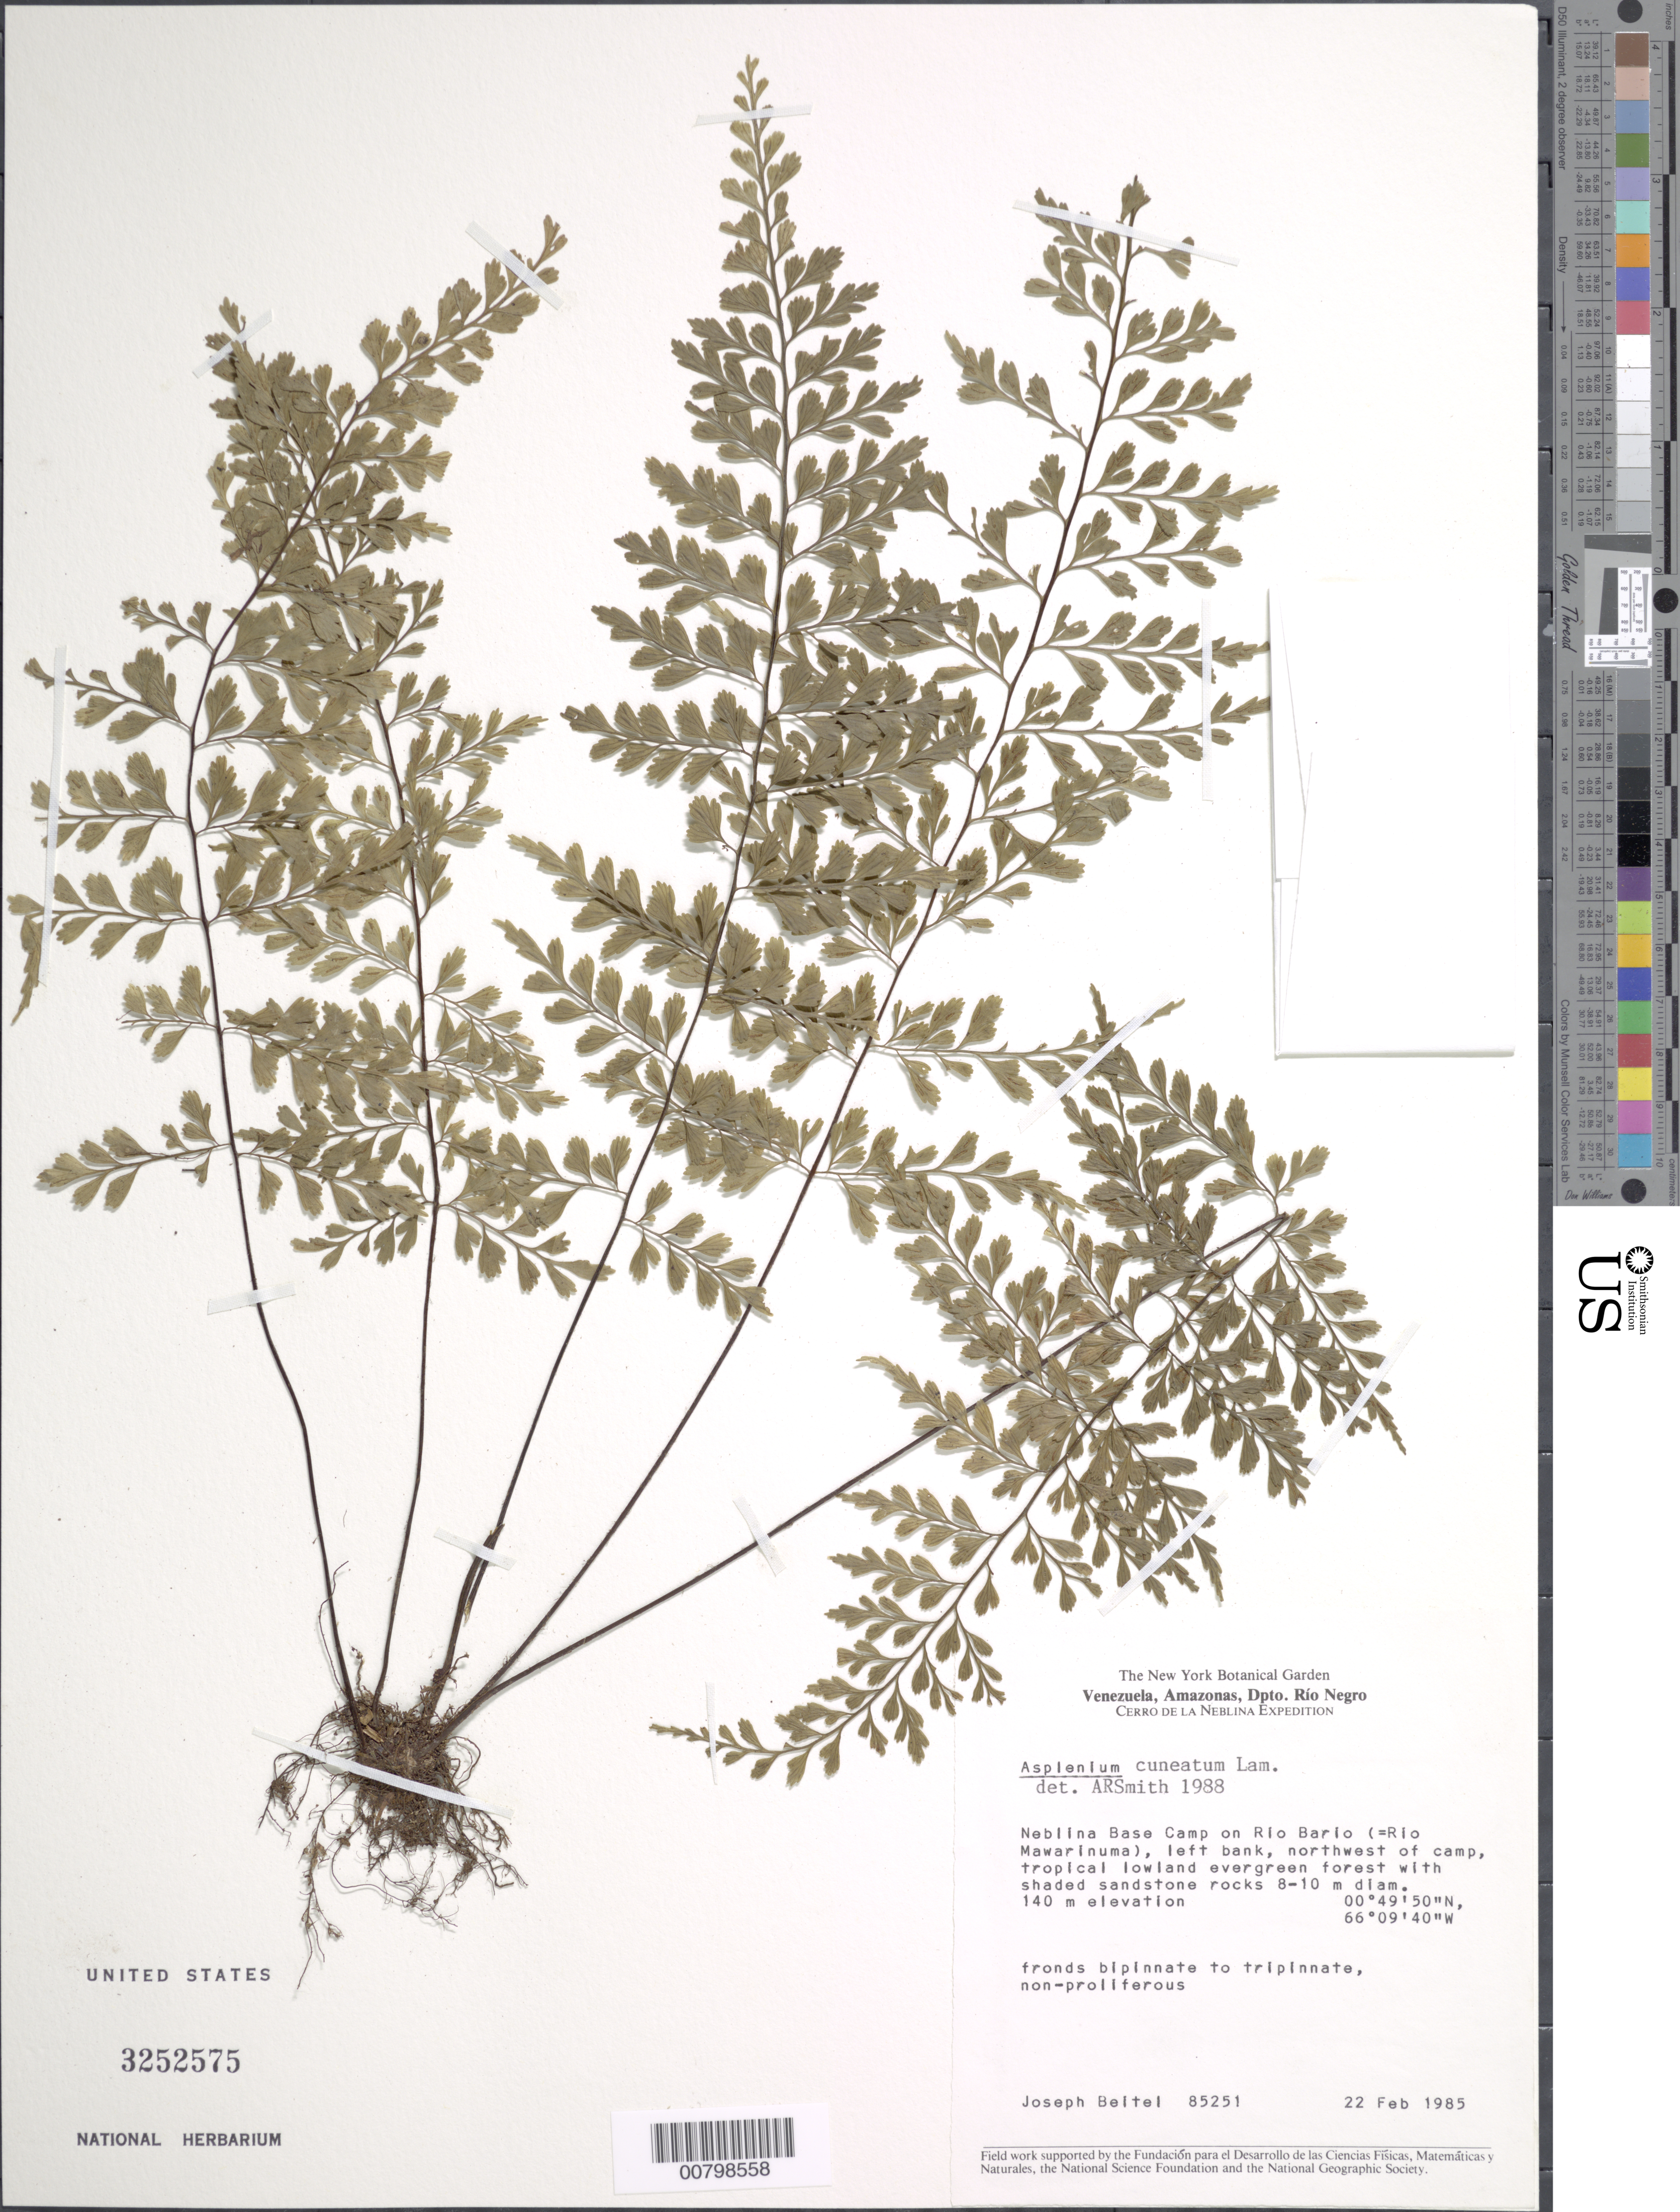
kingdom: Plantae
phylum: Tracheophyta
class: Polypodiopsida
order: Polypodiales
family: Aspleniaceae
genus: Asplenium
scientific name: Asplenium cuneatum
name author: Lam.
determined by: Smith, Alan R., (UC)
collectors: J. M. Beitel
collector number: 85251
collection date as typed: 22-Feb-85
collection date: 1985-02-22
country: Venezuela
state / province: Amazonas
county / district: Río Negro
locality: Neblina Base Camp on Río Barío (Río Mawarinuma), left bank, NW of Base Camp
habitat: Tropical lowland evergreen forest with shaded sandstone rocks 8-10 m diam; on rock surface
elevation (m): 140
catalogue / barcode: US 3252575